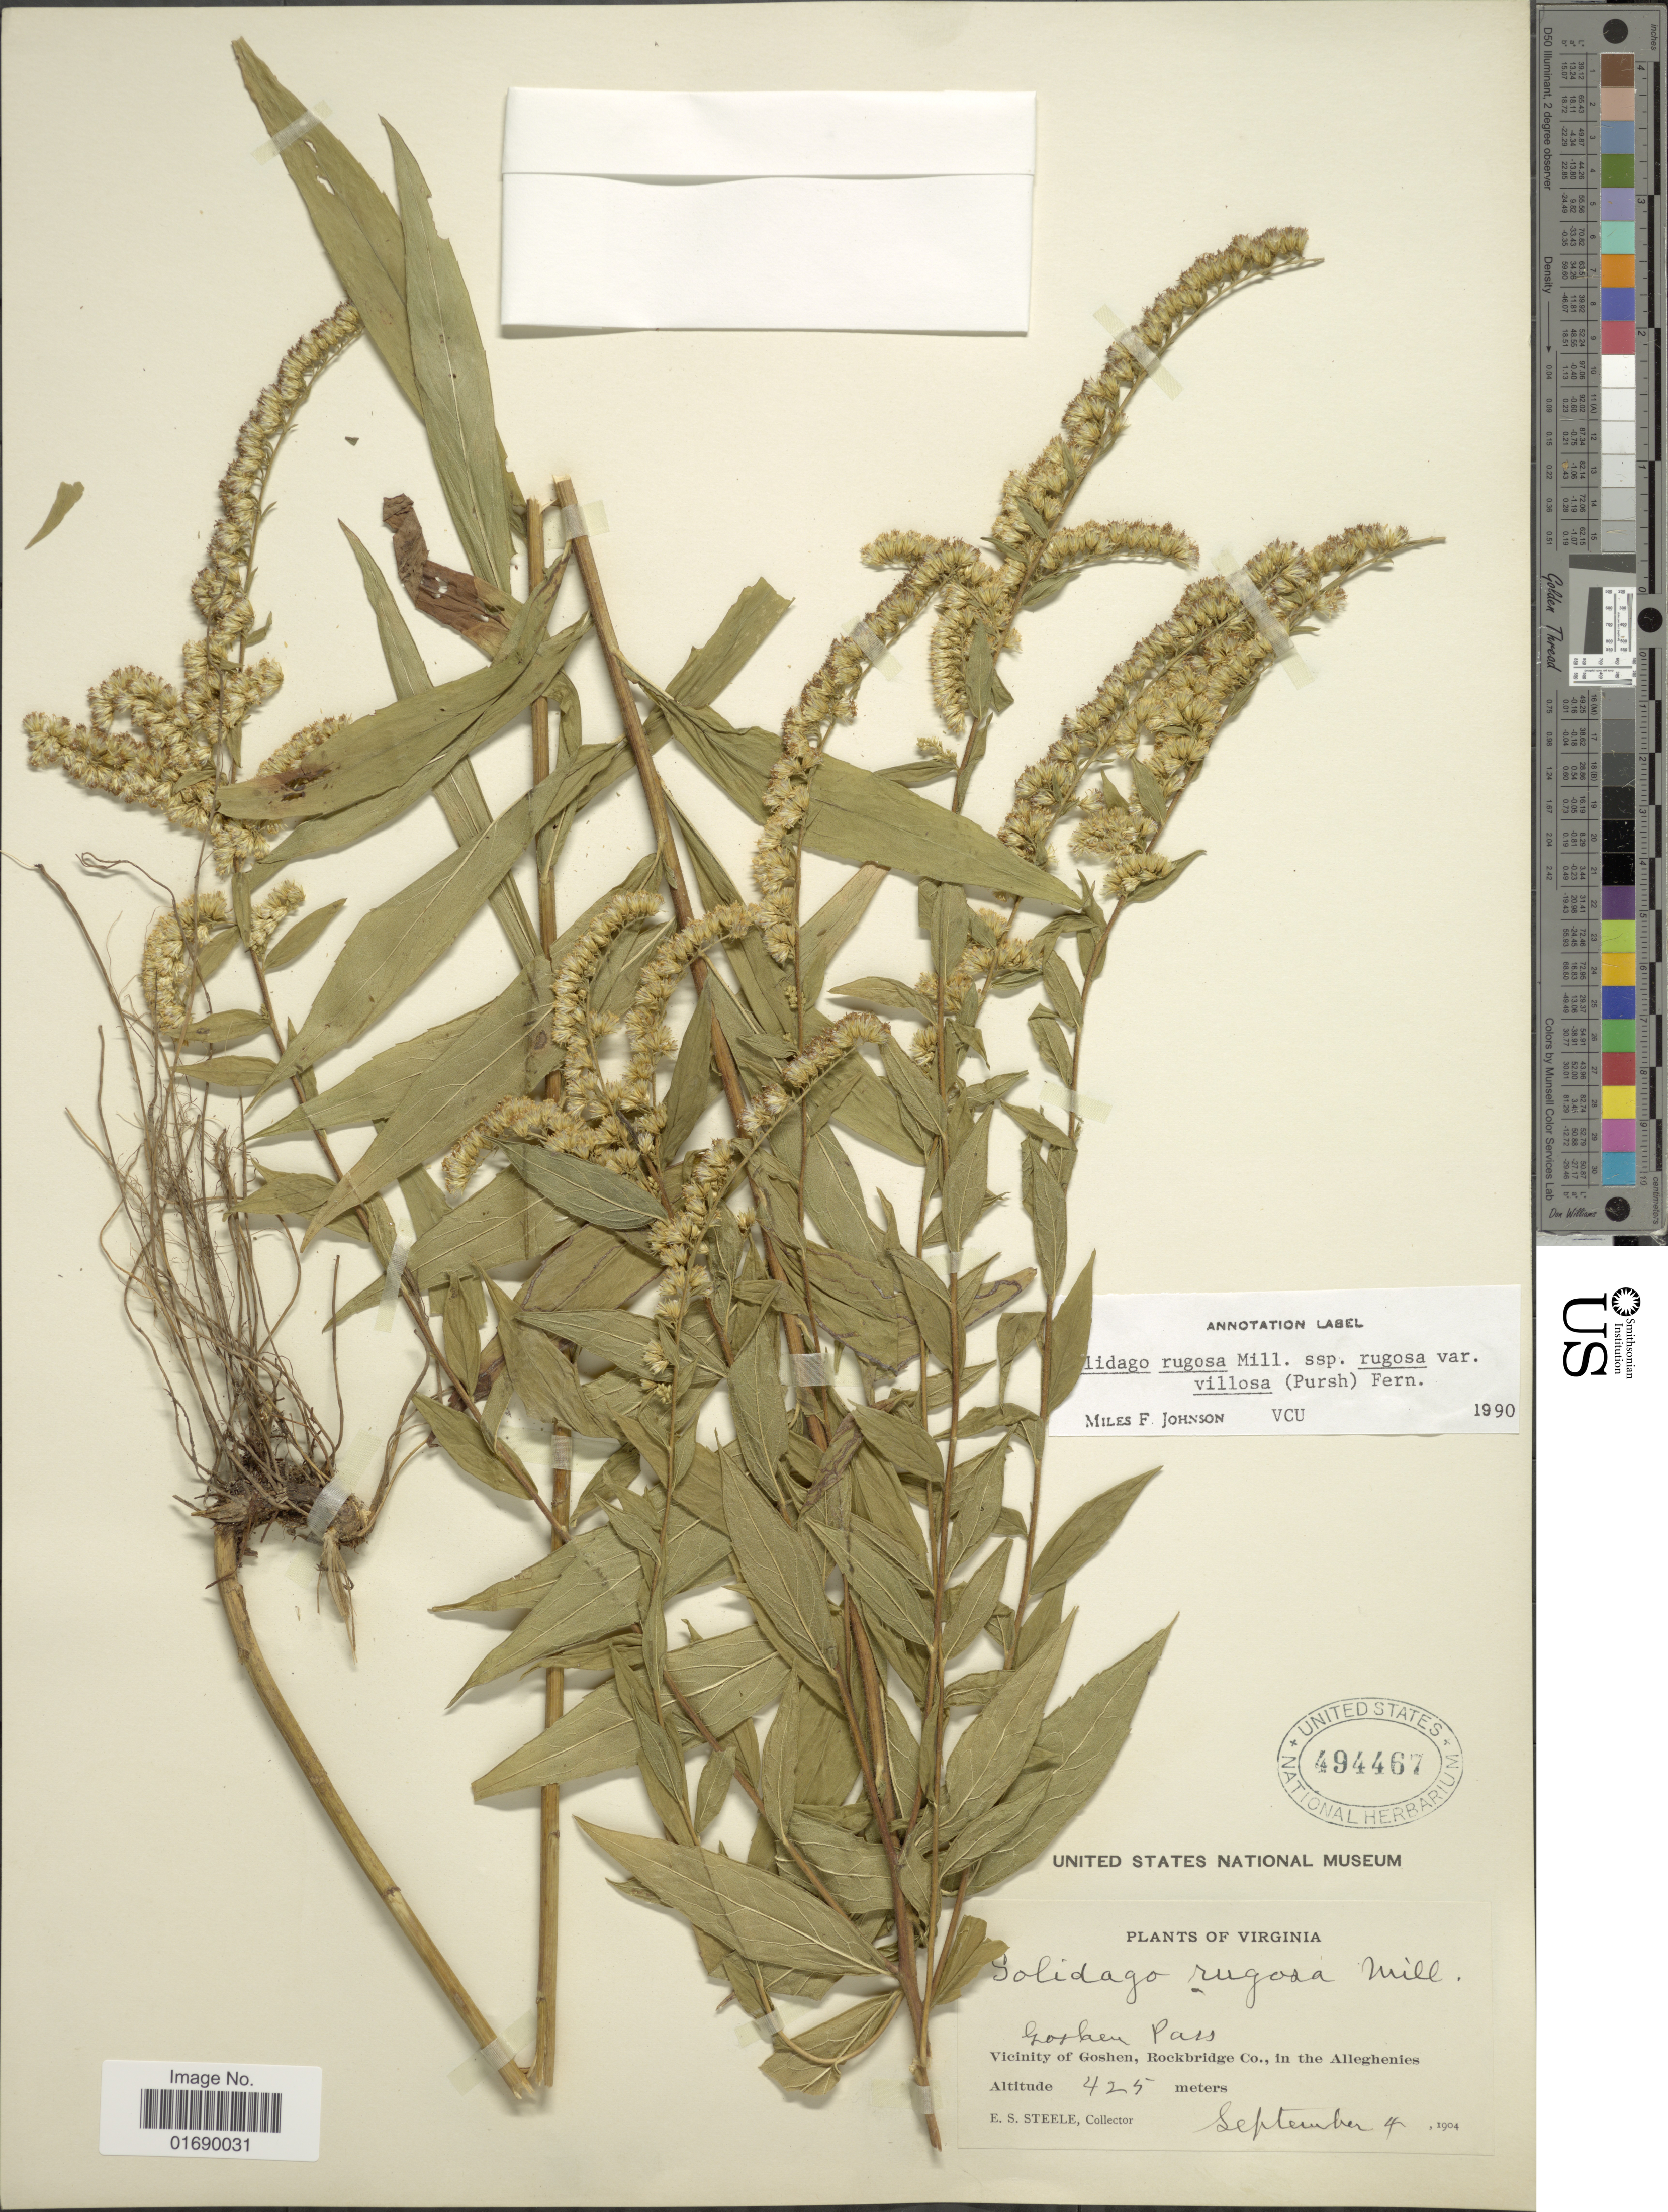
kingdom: Plantae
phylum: Tracheophyta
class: Magnoliopsida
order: Asterales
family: Asteraceae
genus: Solidago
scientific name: Solidago rugosa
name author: Mill.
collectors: E. Steele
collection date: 1904-09-04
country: United States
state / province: Virginia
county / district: Rockbridge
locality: Goshen Pass, Vicinity of Goshen, in the Alleghenies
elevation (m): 425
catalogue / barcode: US 494467